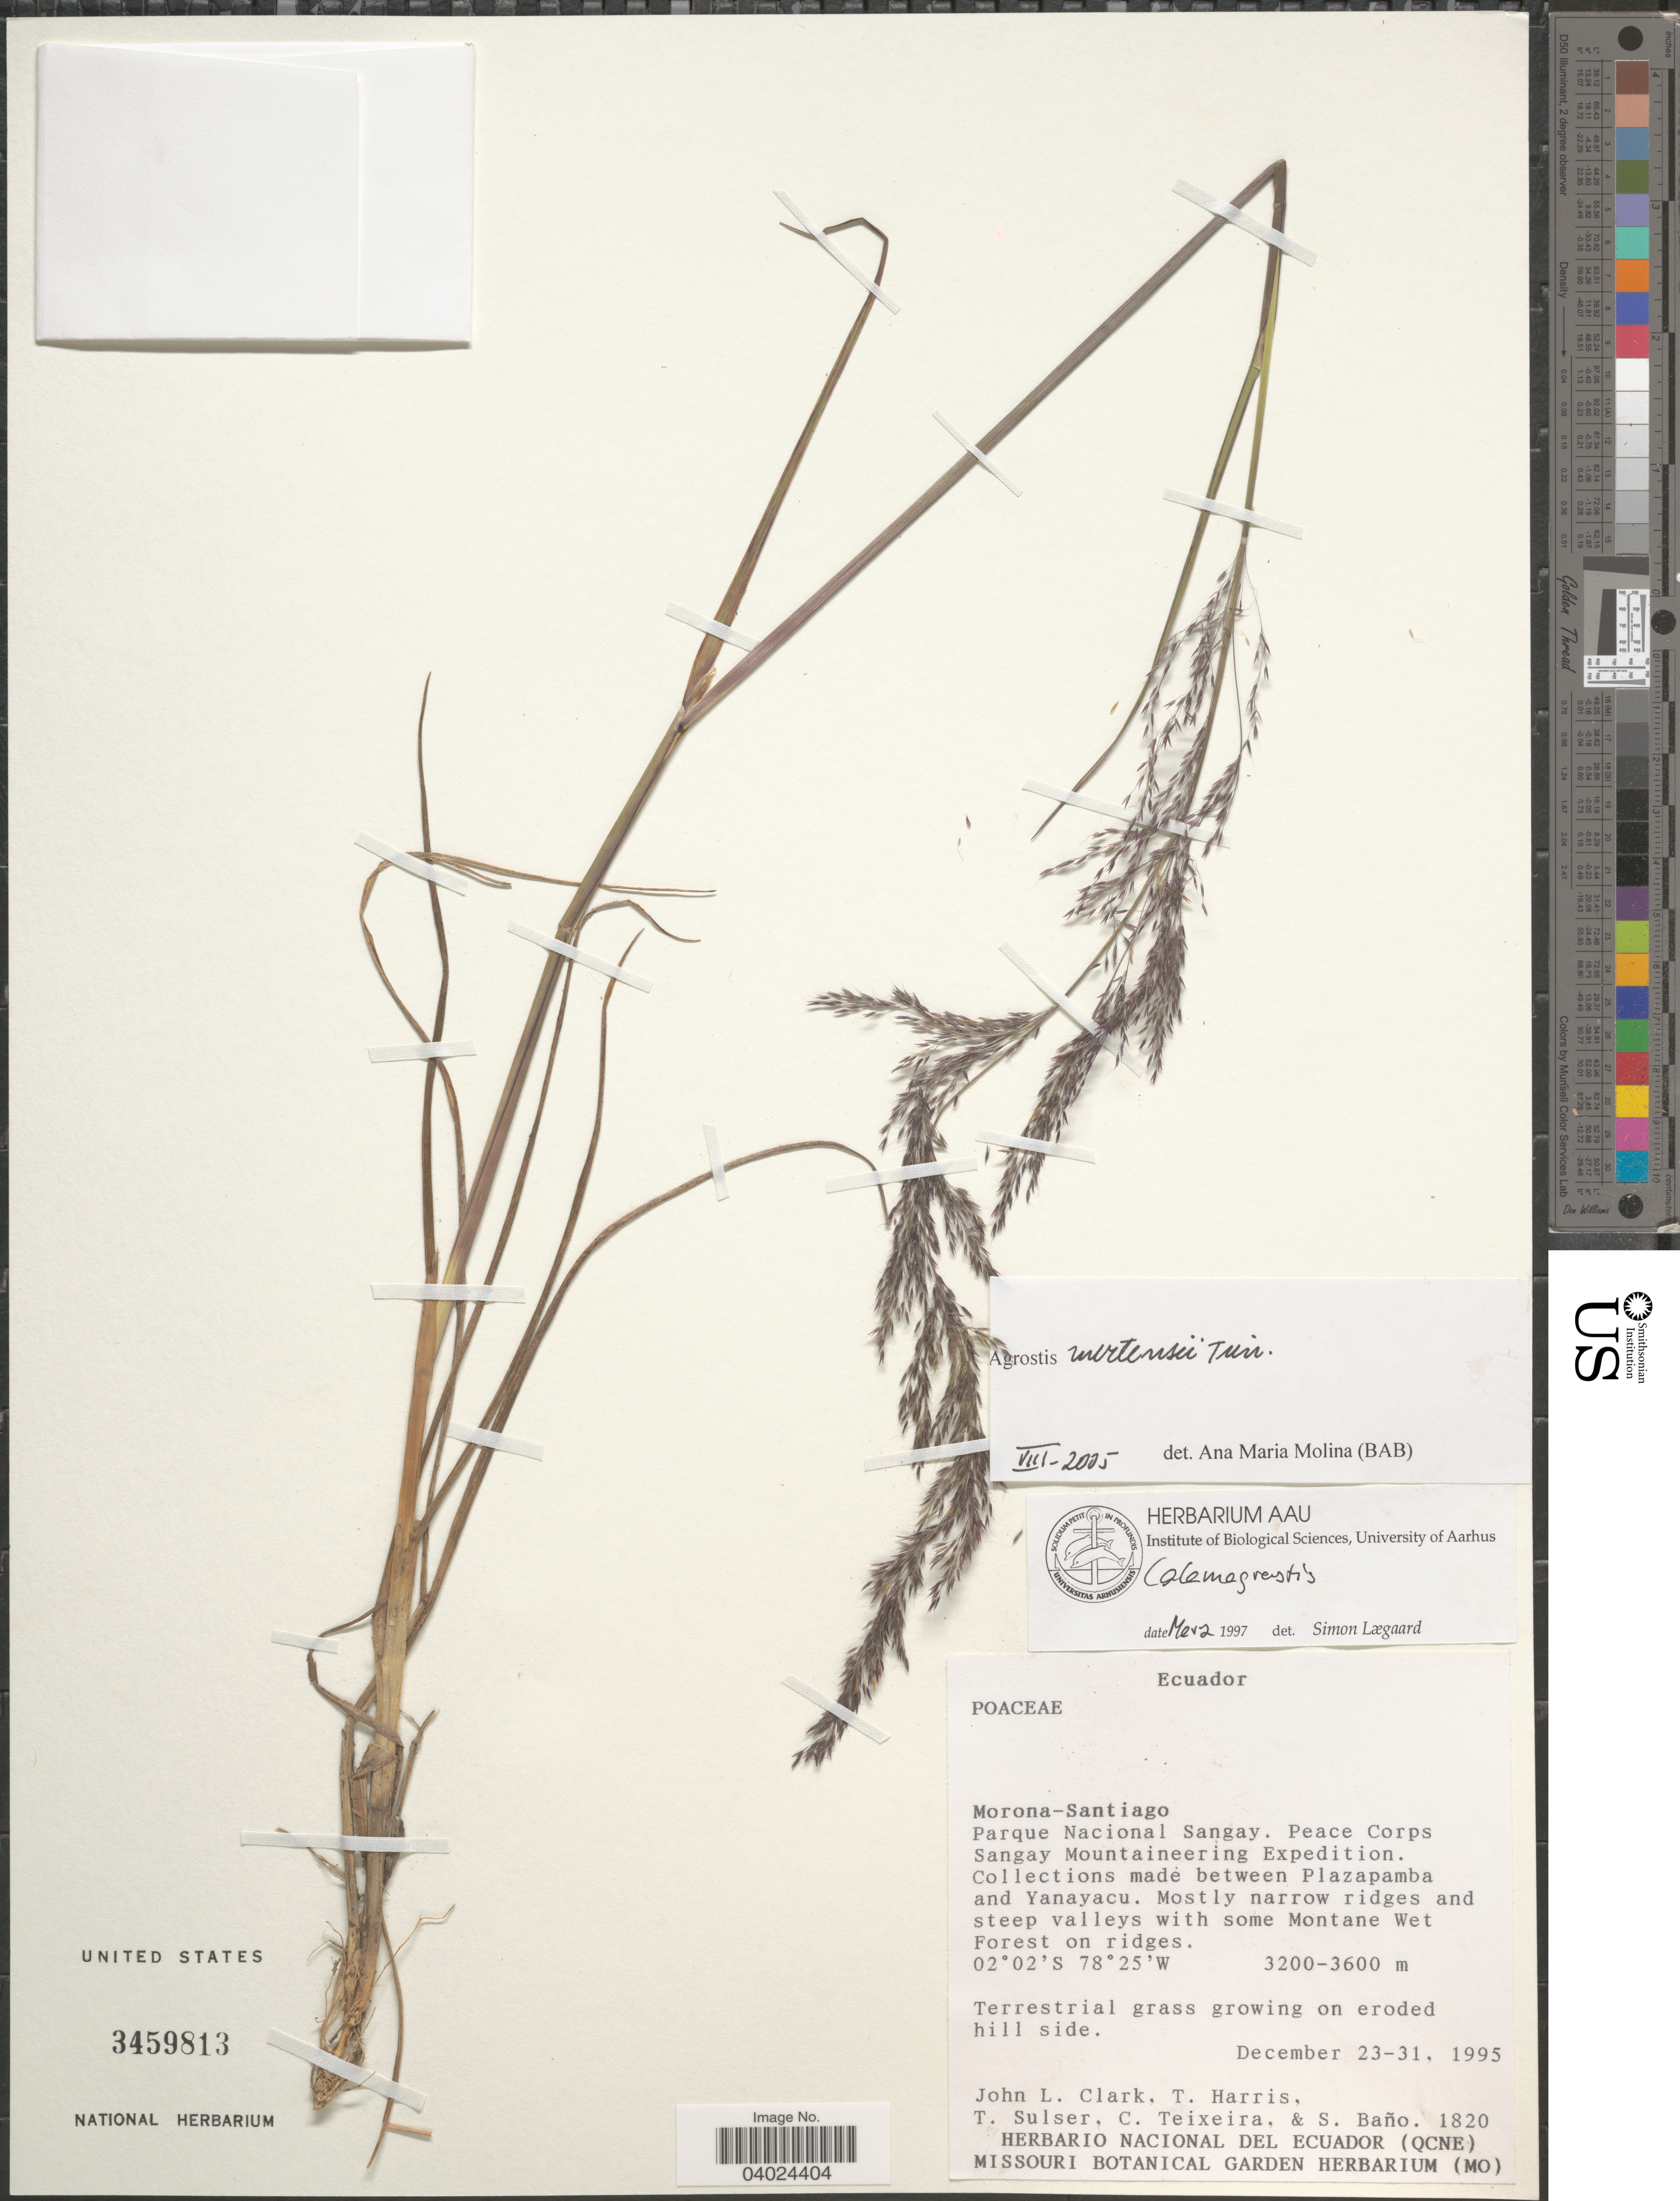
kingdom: Plantae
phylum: Tracheophyta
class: Liliopsida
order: Poales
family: Poaceae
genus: Agrostis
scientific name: Agrostis mertensii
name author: Trin.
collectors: J. L. Clark, T. Harris, T. Sulser, C. Teixeira & S. Bano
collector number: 1820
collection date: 1995-12-23/1995-12-31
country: Ecuador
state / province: Morona-Santiago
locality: Parque Nacional Sangay. Peace Corps Sangay Mountaineering Expedition. Between Plazapamba and Yanayacu. Mostly narrow ridges and steep valleys with some Montane Wet Forest on ridges.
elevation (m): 3200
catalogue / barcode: US 3459813